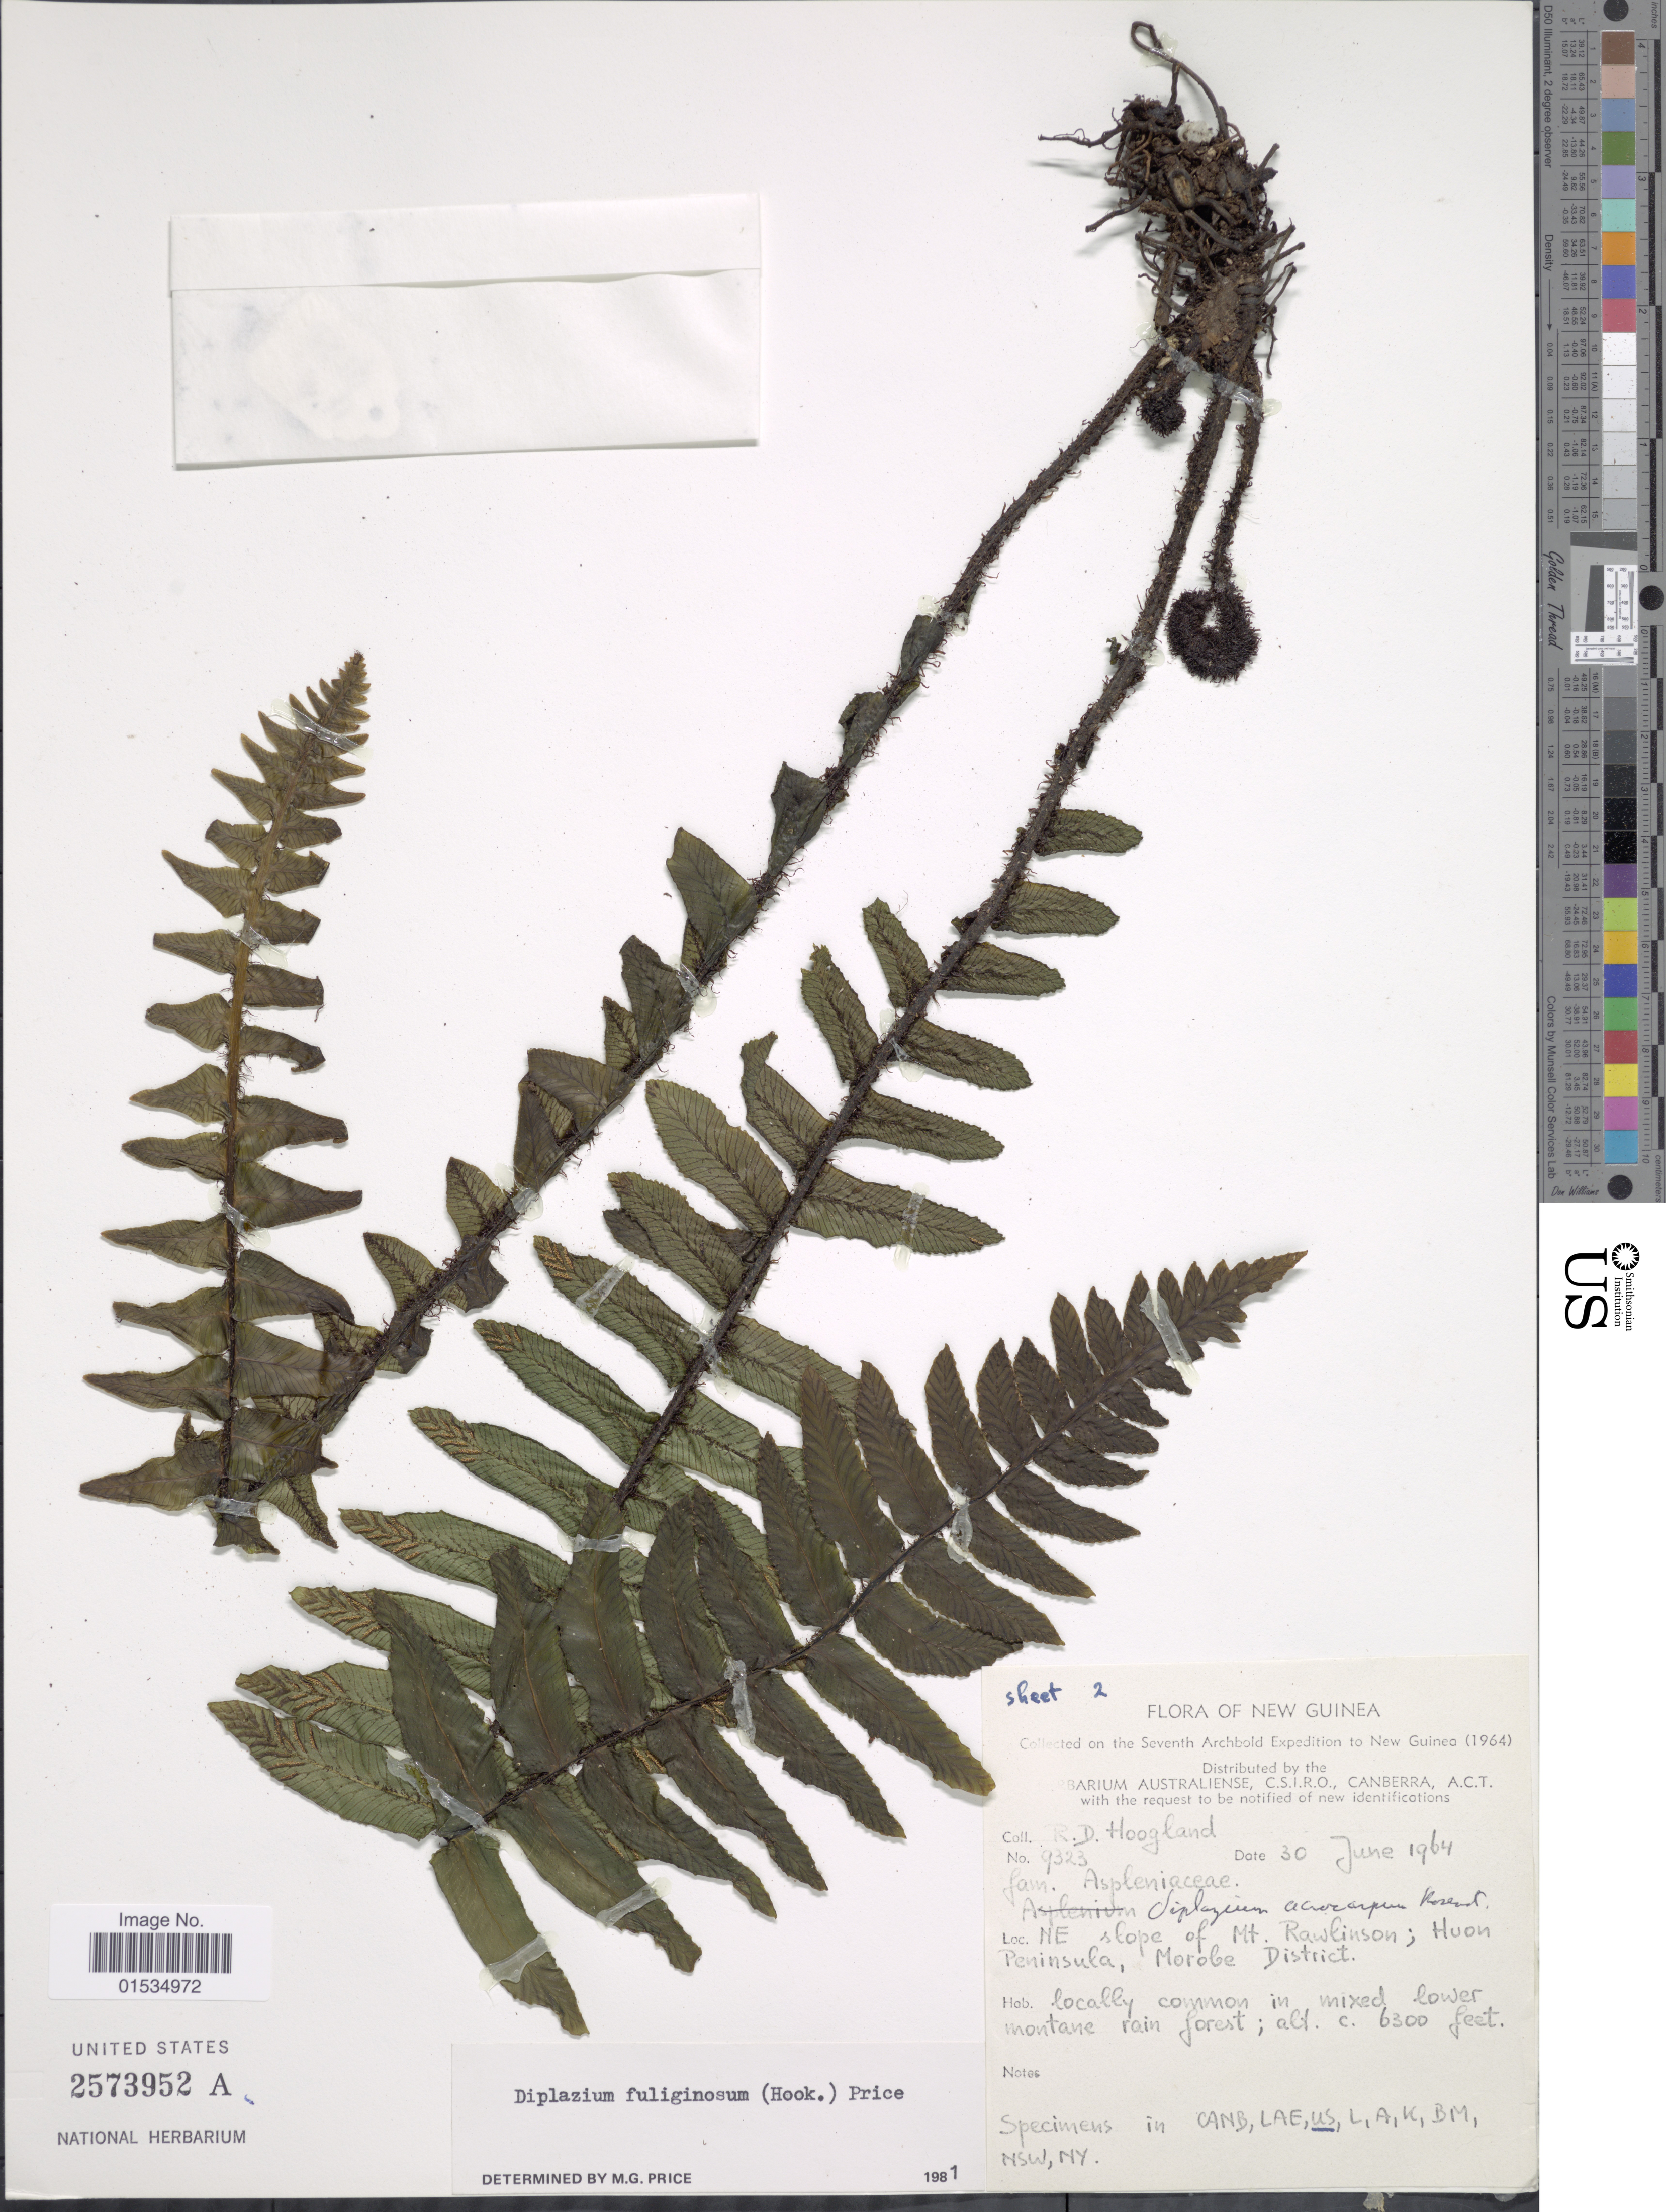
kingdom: Plantae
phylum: Tracheophyta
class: Polypodiopsida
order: Polypodiales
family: Athyriaceae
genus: Diplazium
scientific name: Diplazium fuliginosum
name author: (Hook.) M.G. Price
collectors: R. D. Hoogland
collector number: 9323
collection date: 1964-06-30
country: Papua New Guinea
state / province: Morobe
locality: NE slope of Mt. Rawlinson; Huon Peninsula, Morobe District, New Guinea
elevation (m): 6300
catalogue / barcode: US 2573952A